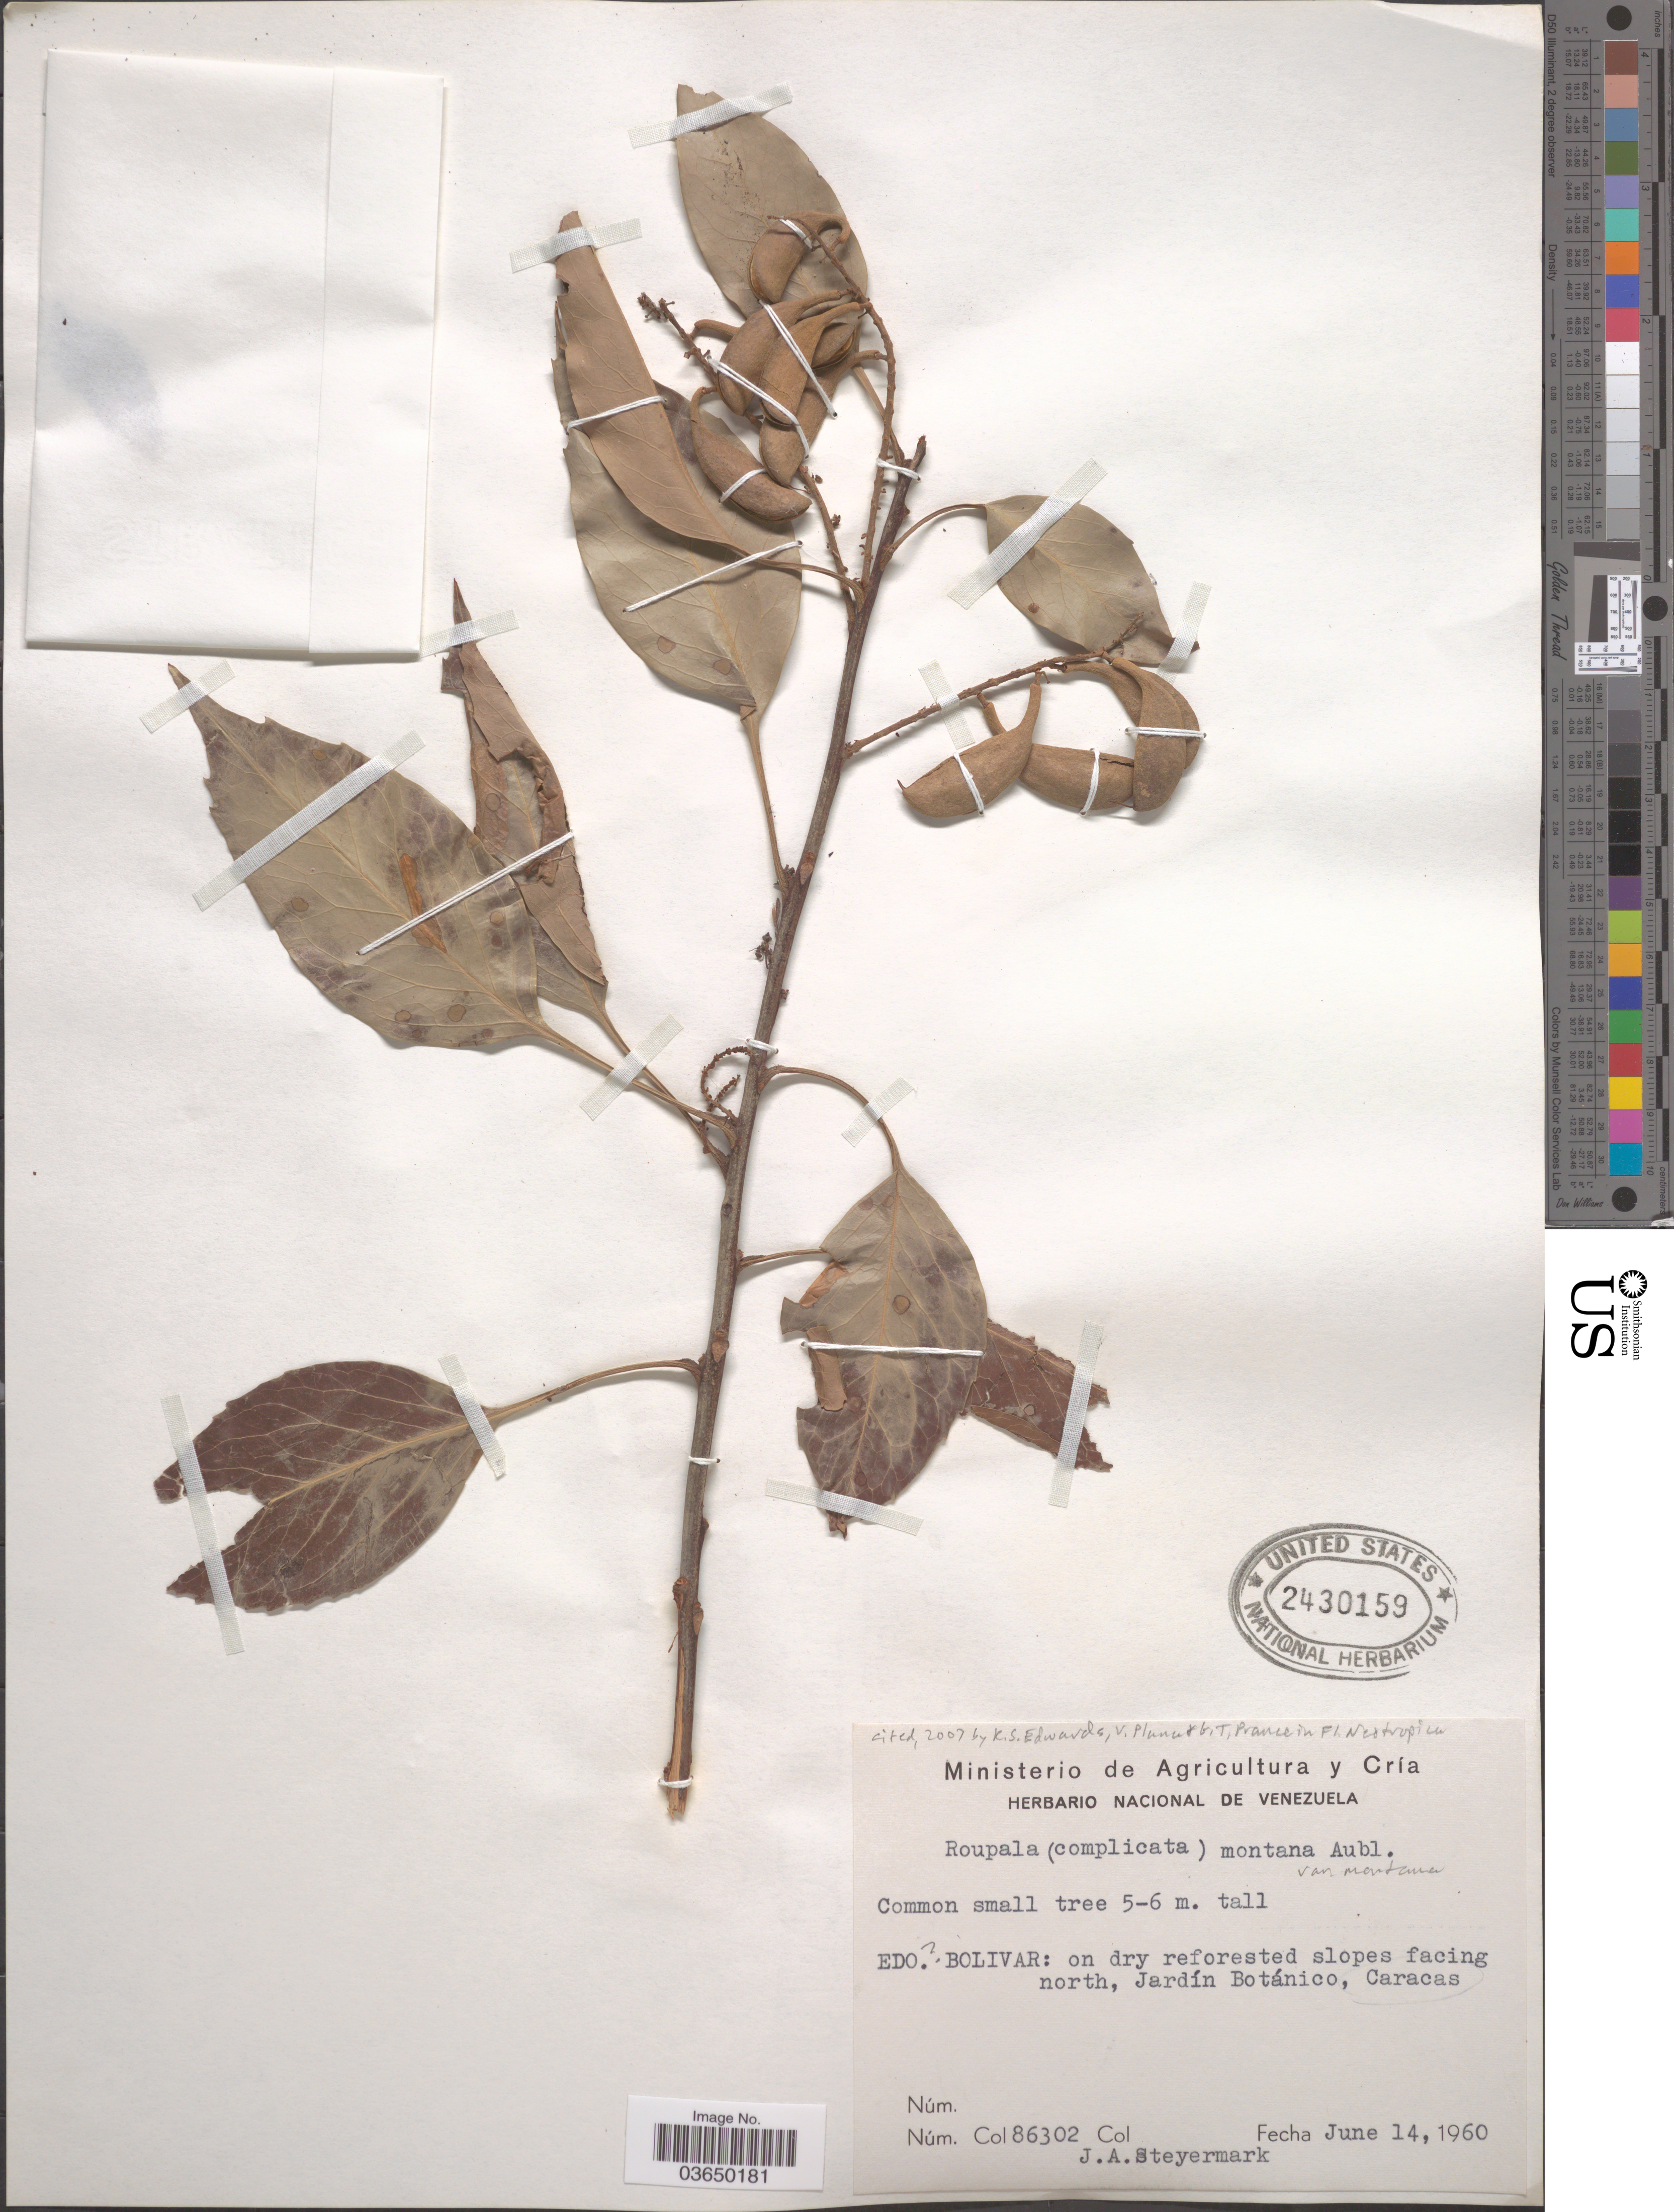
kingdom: Plantae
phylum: Tracheophyta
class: Magnoliopsida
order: Proteales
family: Proteaceae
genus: Roupala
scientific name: Roupala montana var. montana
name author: Aubl.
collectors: J. Steyermark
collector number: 86302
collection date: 1960-06-14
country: Venezuela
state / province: Bolivar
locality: On dry reforested slopes facing north, Jardín Botánico, Caracas.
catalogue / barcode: US 2430159